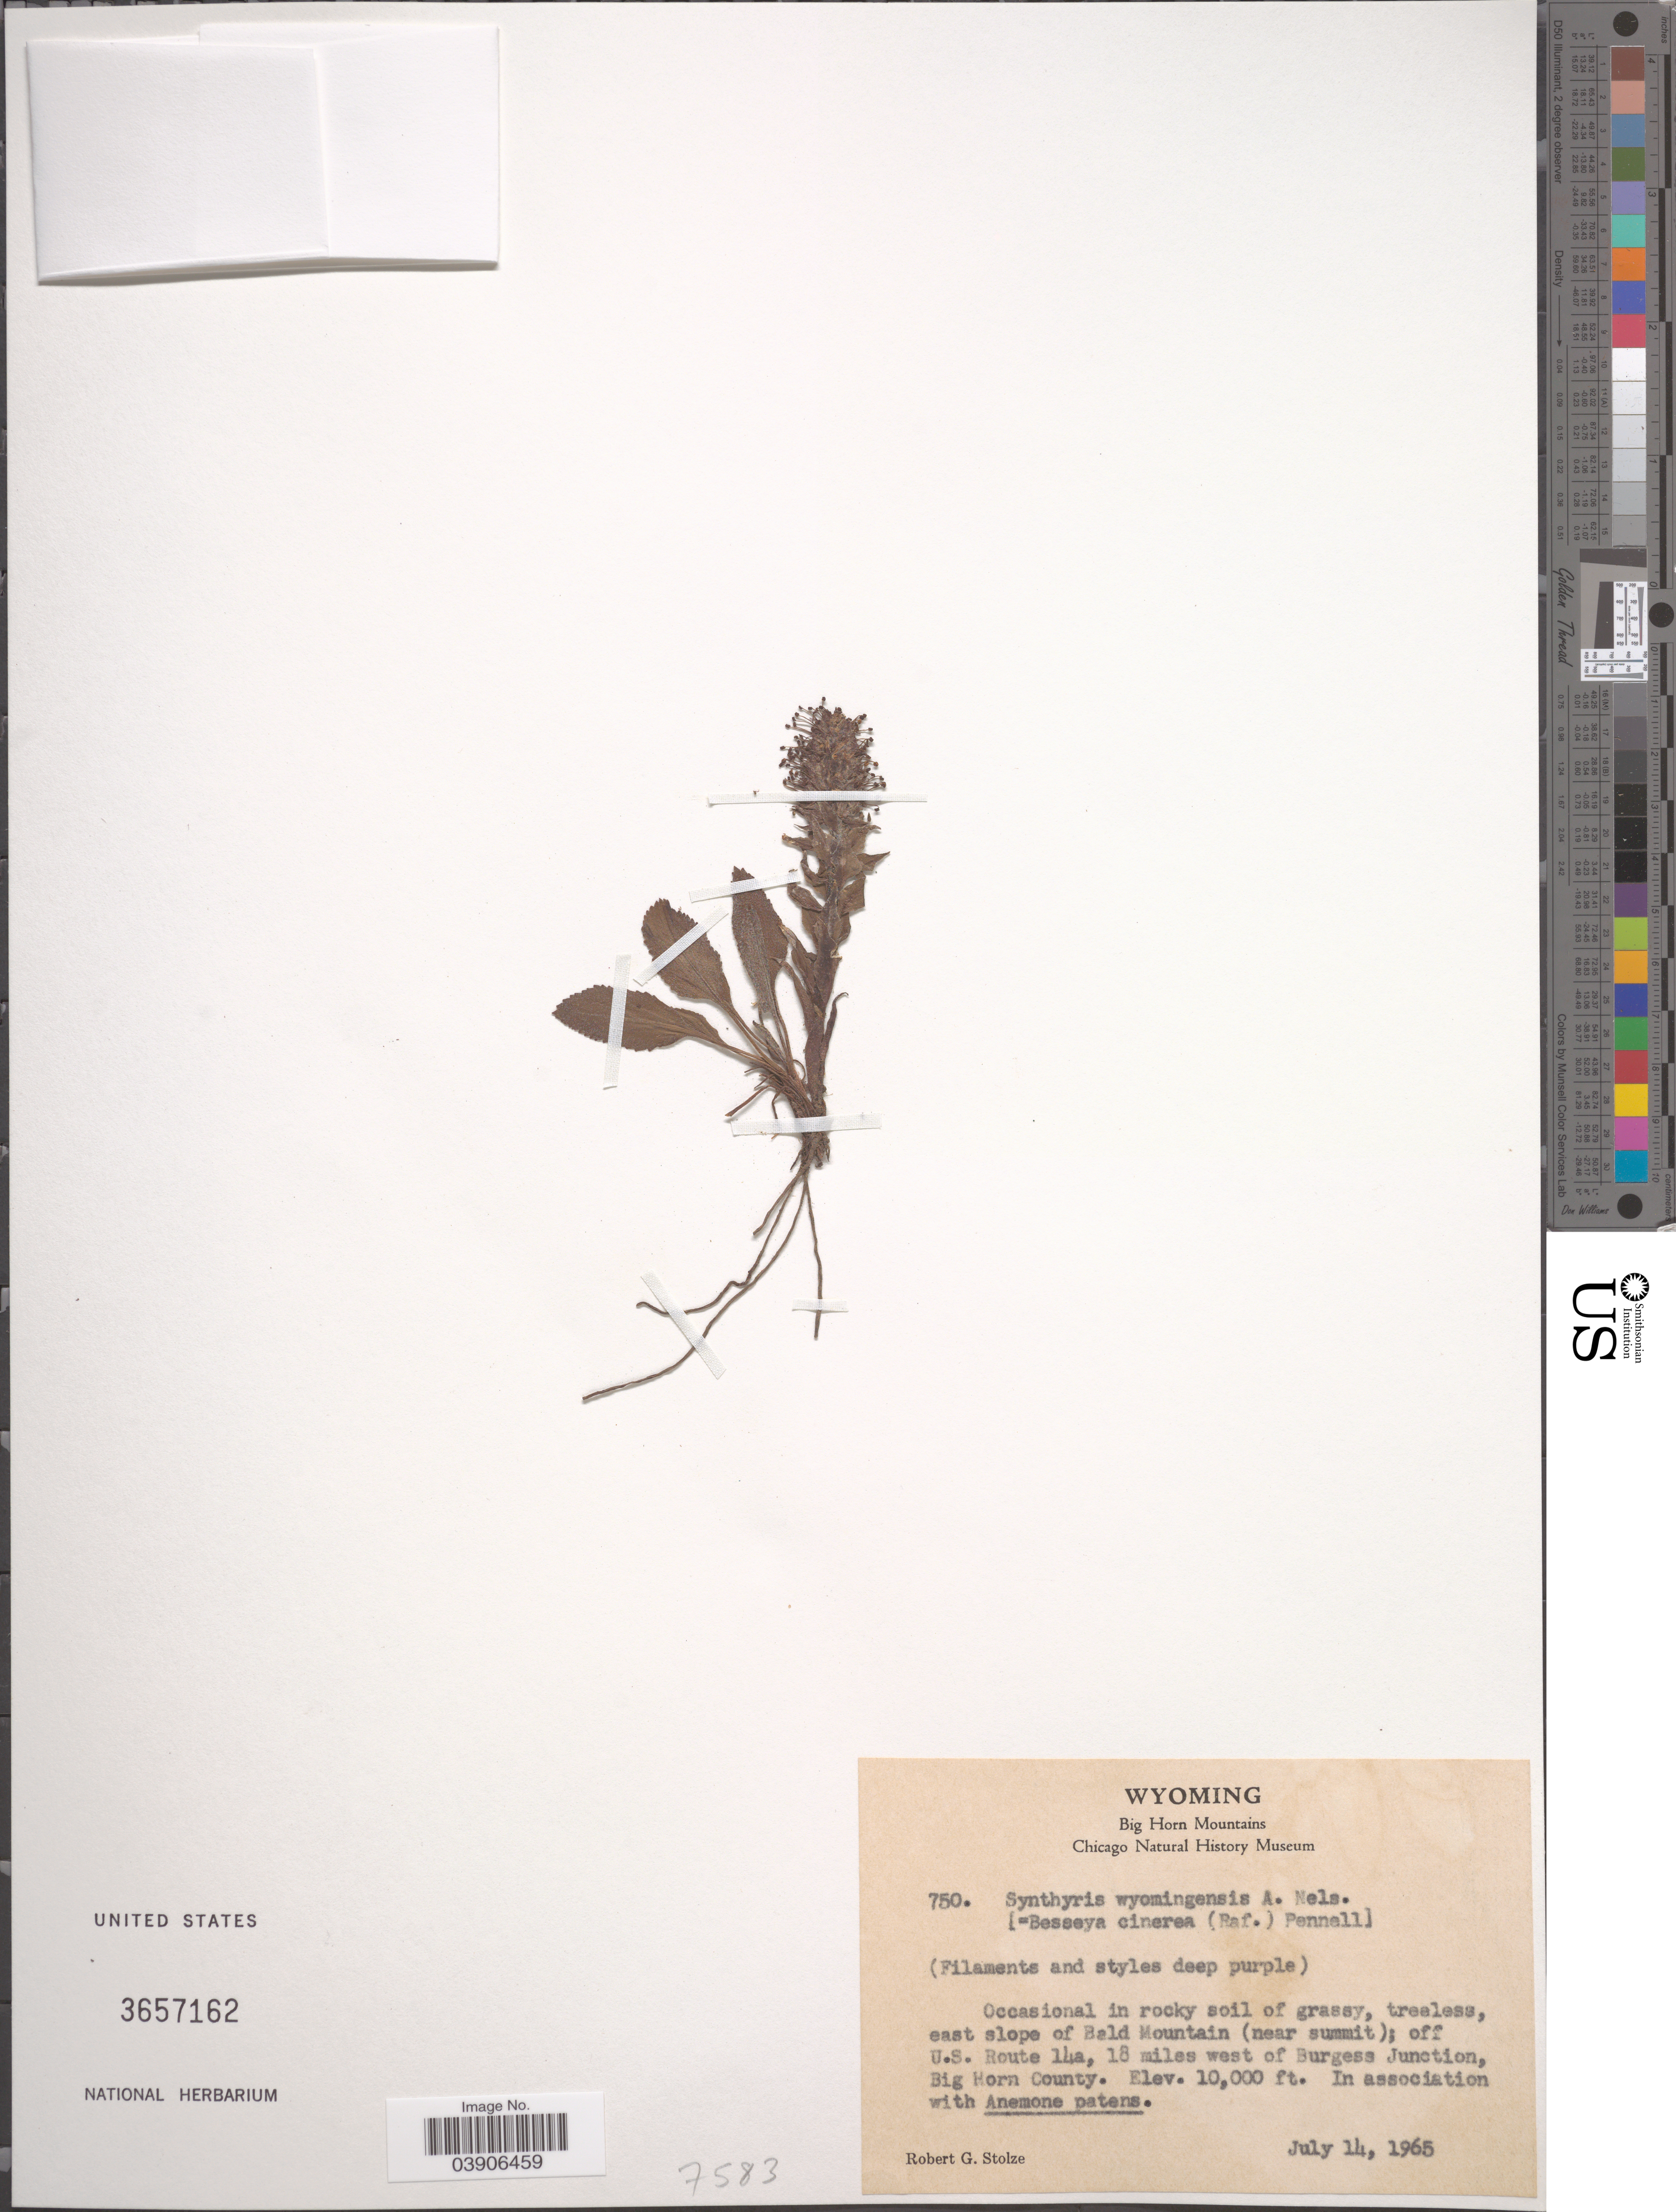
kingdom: Plantae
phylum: Tracheophyta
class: Magnoliopsida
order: Lamiales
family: Plantaginaceae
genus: Synthyris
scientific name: Synthyris wyomingensis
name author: A. Heller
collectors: R. G. Stolze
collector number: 750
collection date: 1965-07-14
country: United States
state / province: Wyoming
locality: East slope of Bald Mountain (near summit); off U.S. Route 14a, 18 miles west of Burgess Junction, Big Horn County.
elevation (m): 3048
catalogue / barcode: US 3657162